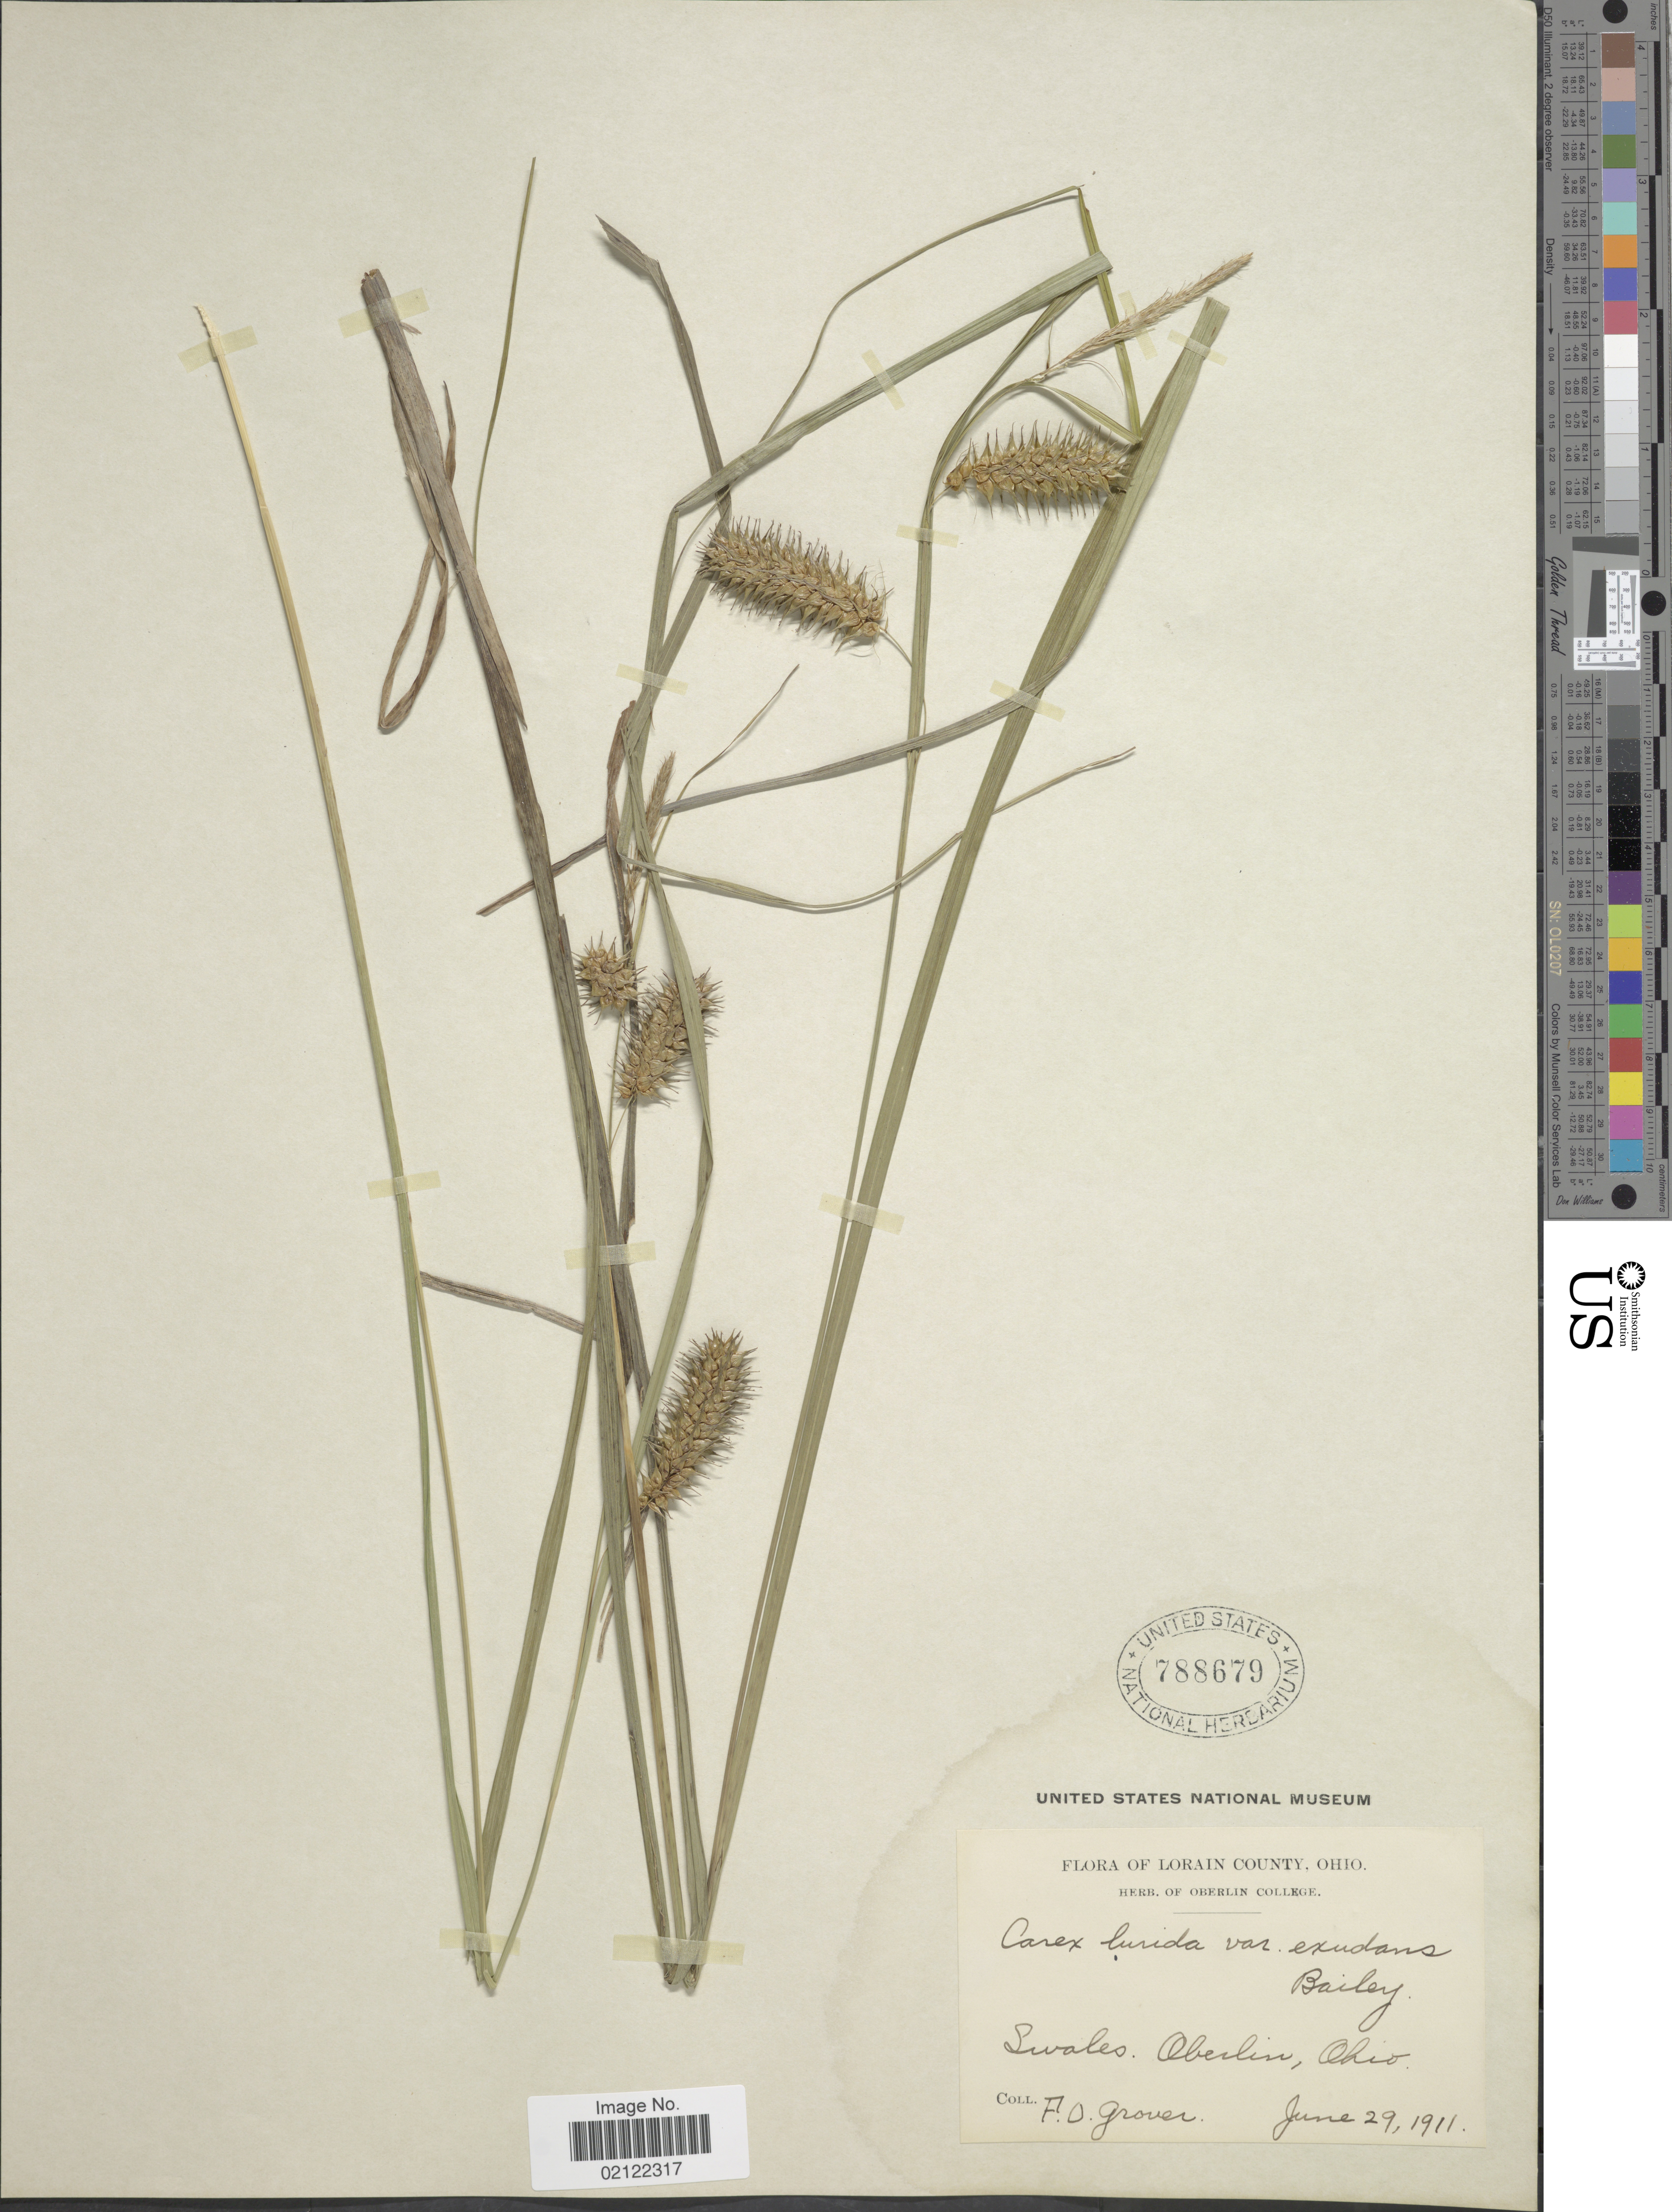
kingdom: Plantae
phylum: Tracheophyta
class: Liliopsida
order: Poales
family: Cyperaceae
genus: Carex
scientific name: Carex lurida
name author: Wahlenb.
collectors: F. Grover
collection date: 1911-06-29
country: United States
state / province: Ohio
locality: Lorain County, Ohio. Swales. Oberlin, Ohio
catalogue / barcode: US 788679